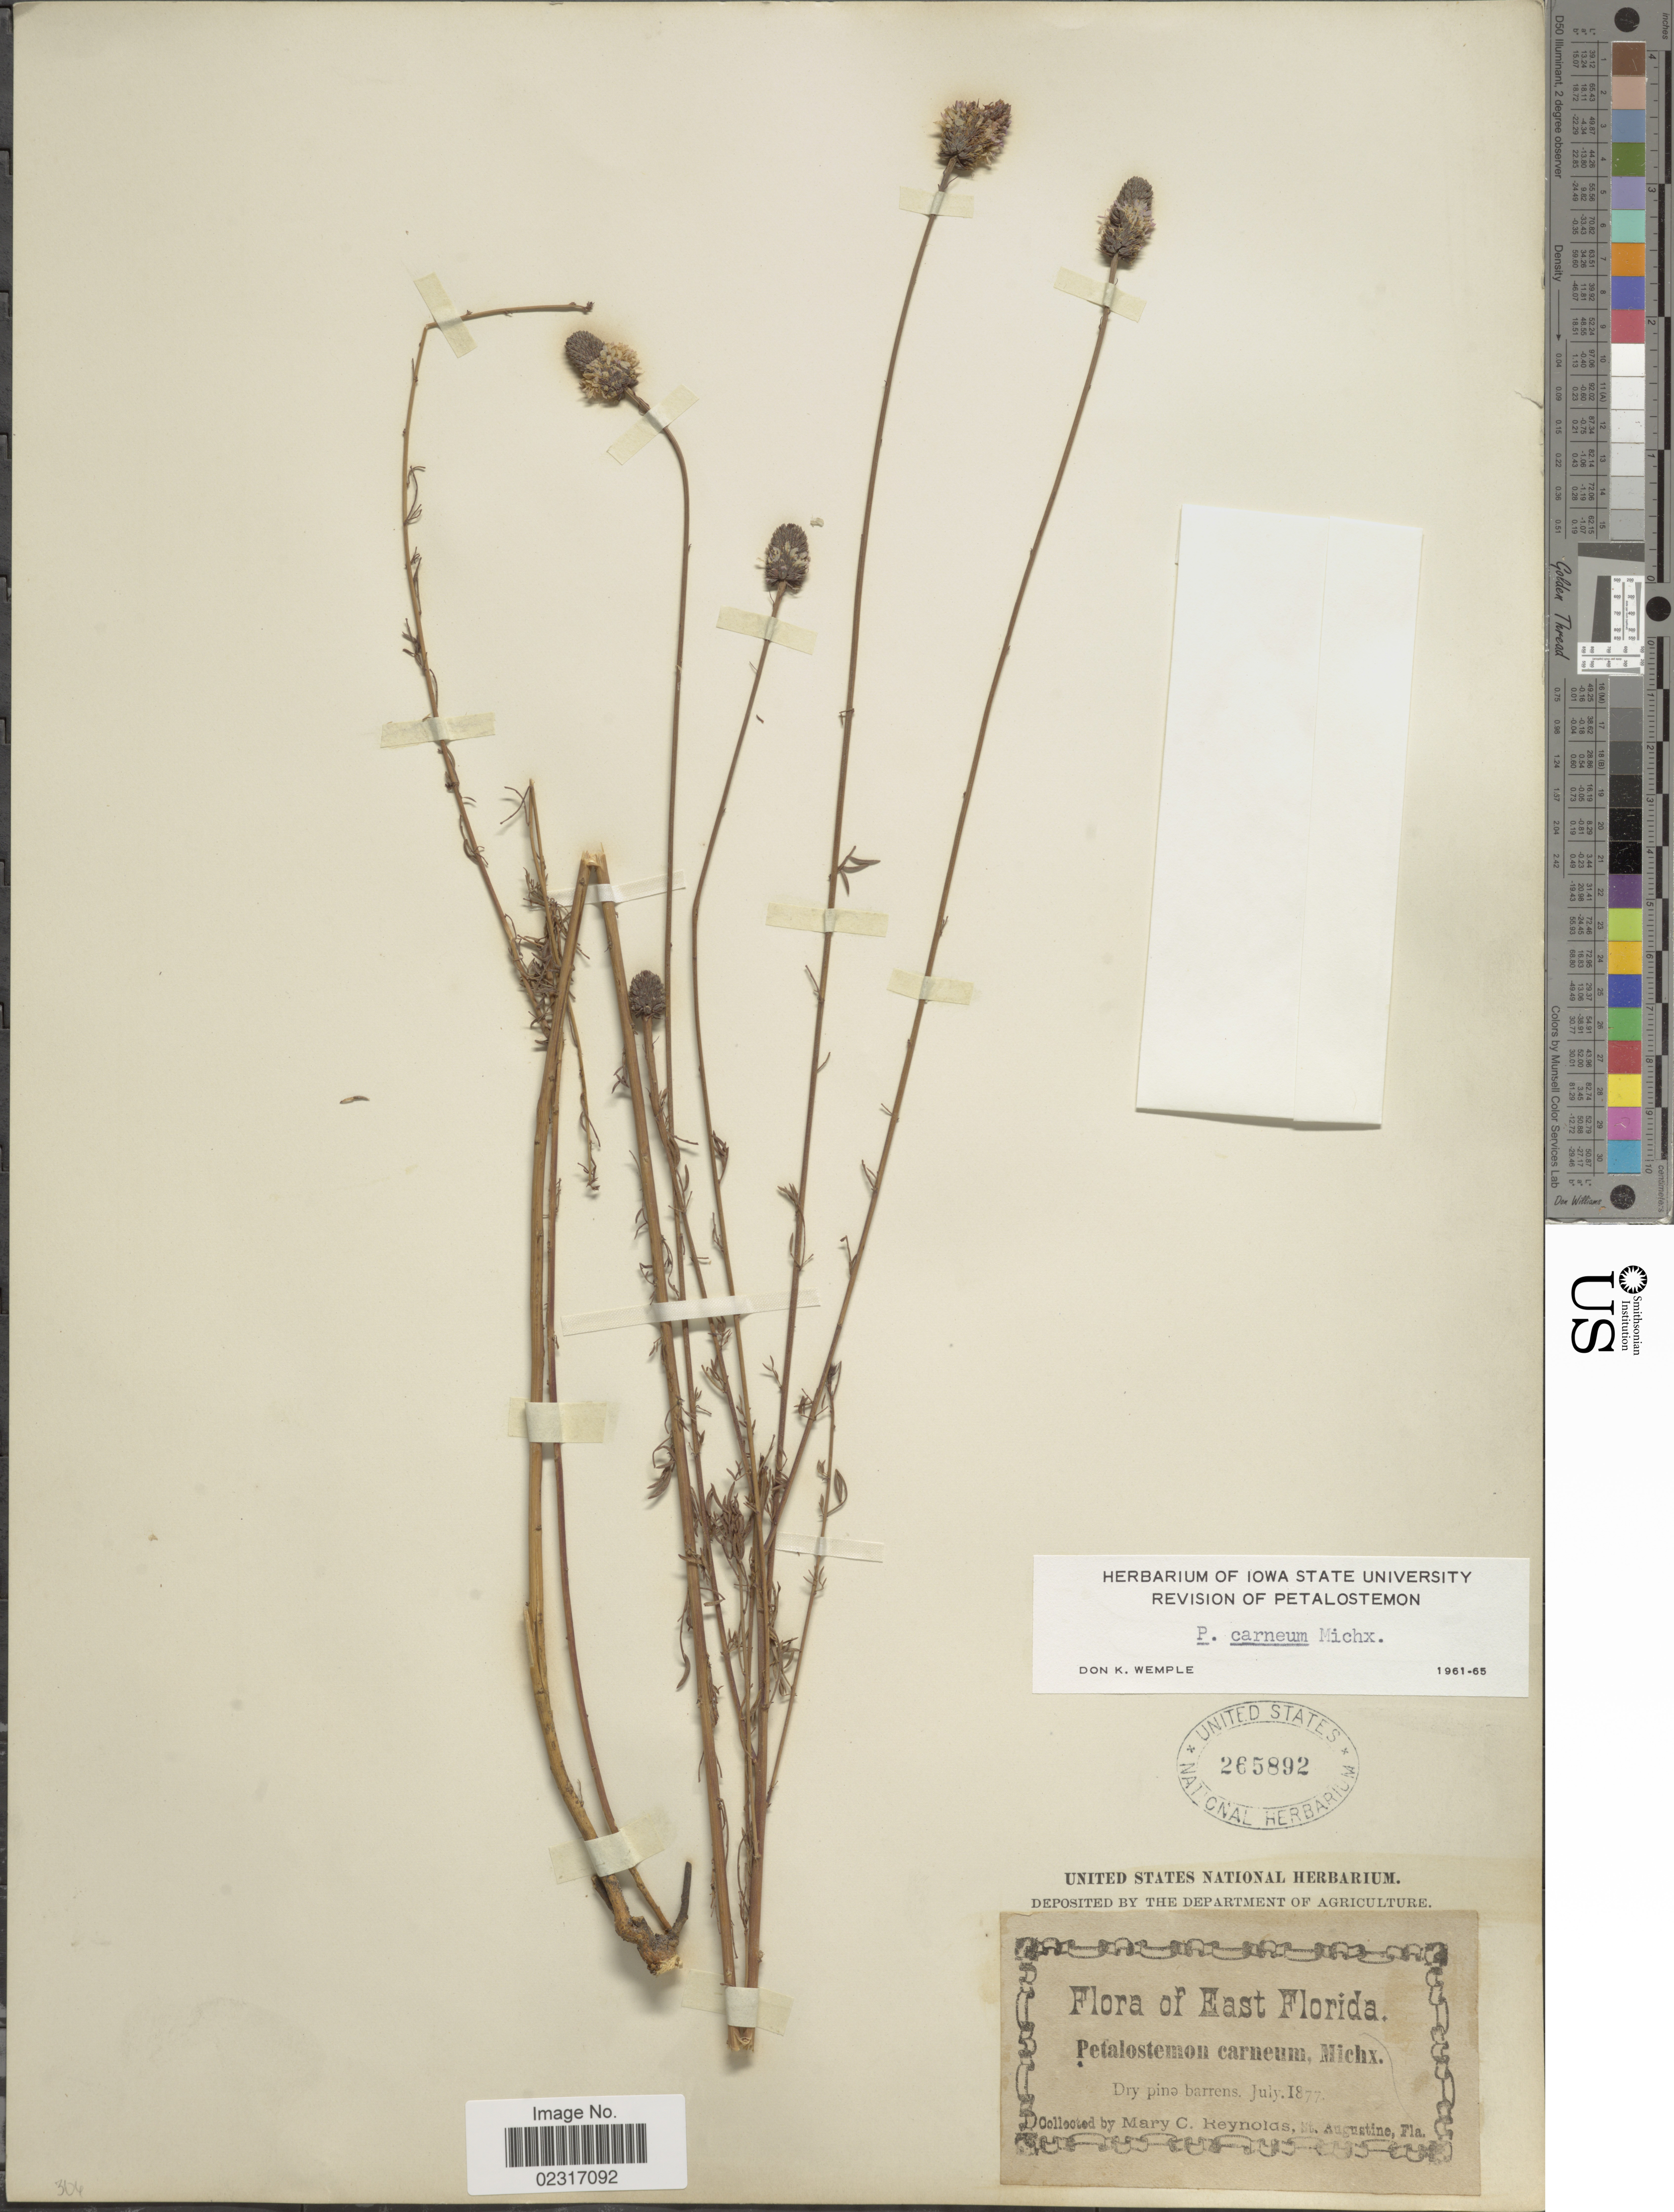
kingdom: Plantae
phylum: Tracheophyta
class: Magnoliopsida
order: Fabales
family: Fabaceae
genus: Dalea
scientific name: Dalea carnea var. carnea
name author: (Michx.) Poir.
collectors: M. Reynolds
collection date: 1877-07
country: United States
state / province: Florida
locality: East Florida.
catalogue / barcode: US 265892